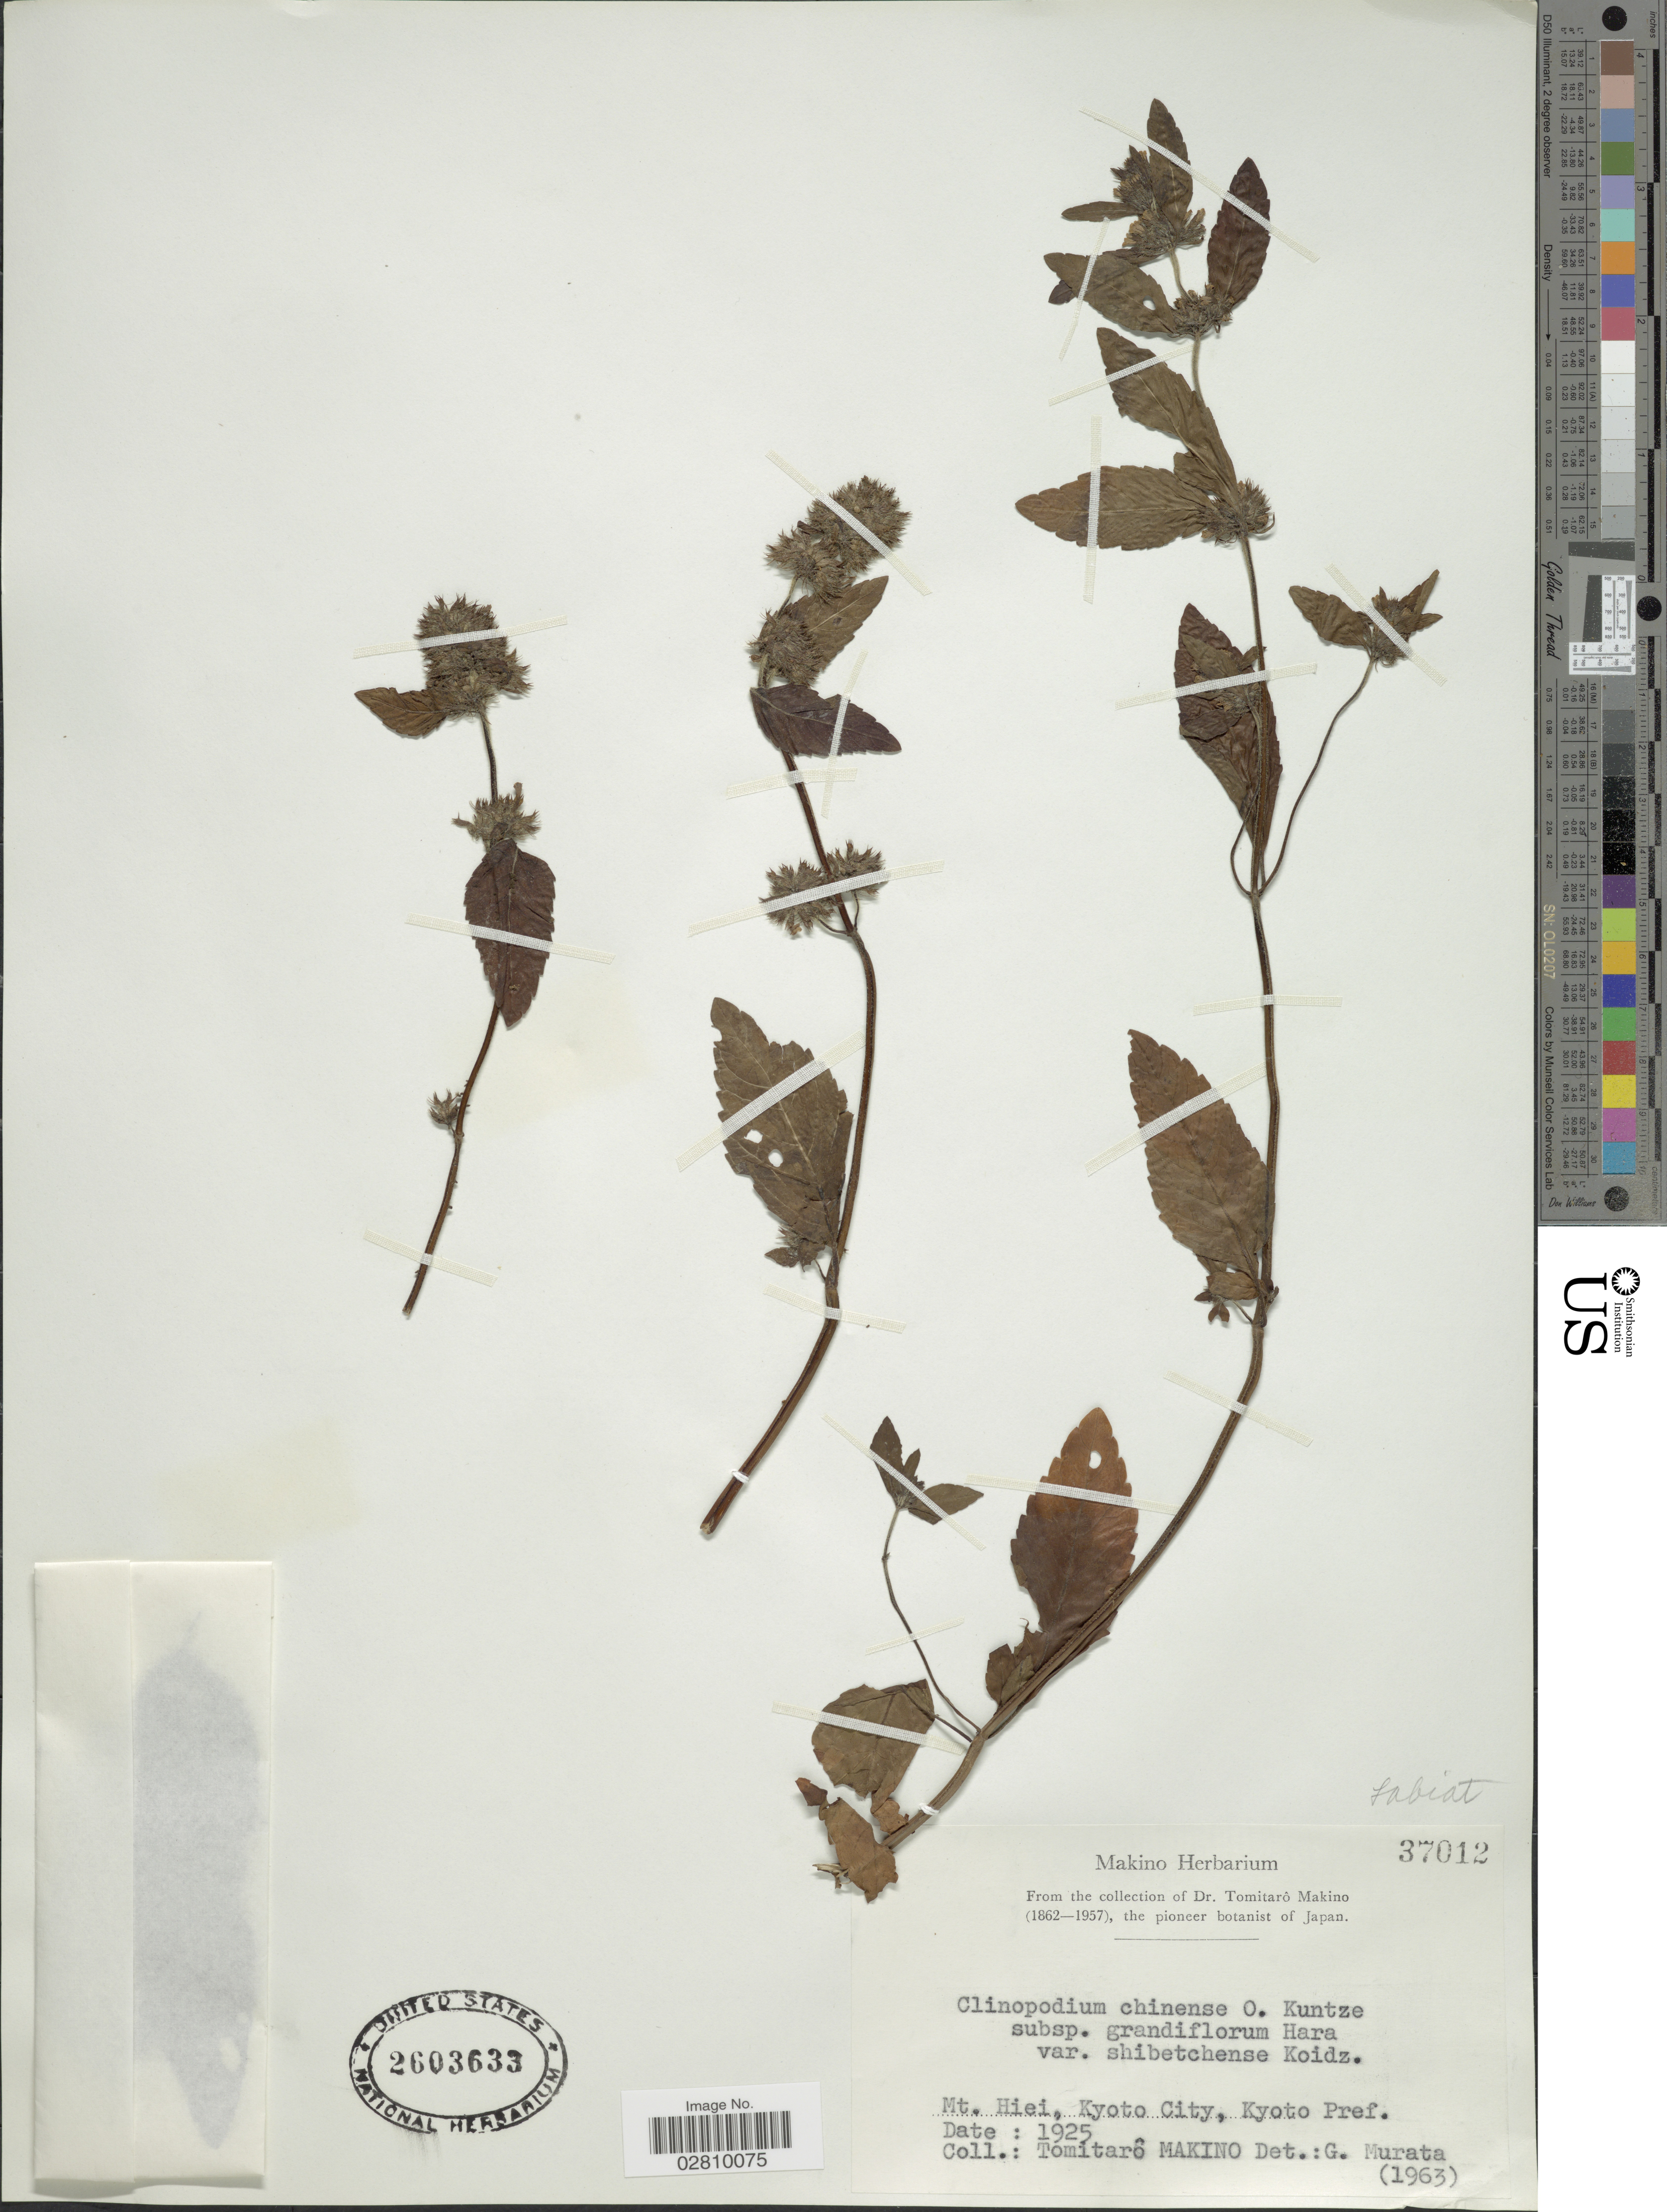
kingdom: Plantae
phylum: Tracheophyta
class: Magnoliopsida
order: Lamiales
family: Lamiaceae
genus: Calamintha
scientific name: Calamintha chinensis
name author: Benth.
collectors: T. Makino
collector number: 37012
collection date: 1925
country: Japan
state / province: Kyoto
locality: Mt. Hiei, Kyoto City, Kyoto Pref.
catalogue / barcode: US 2603633